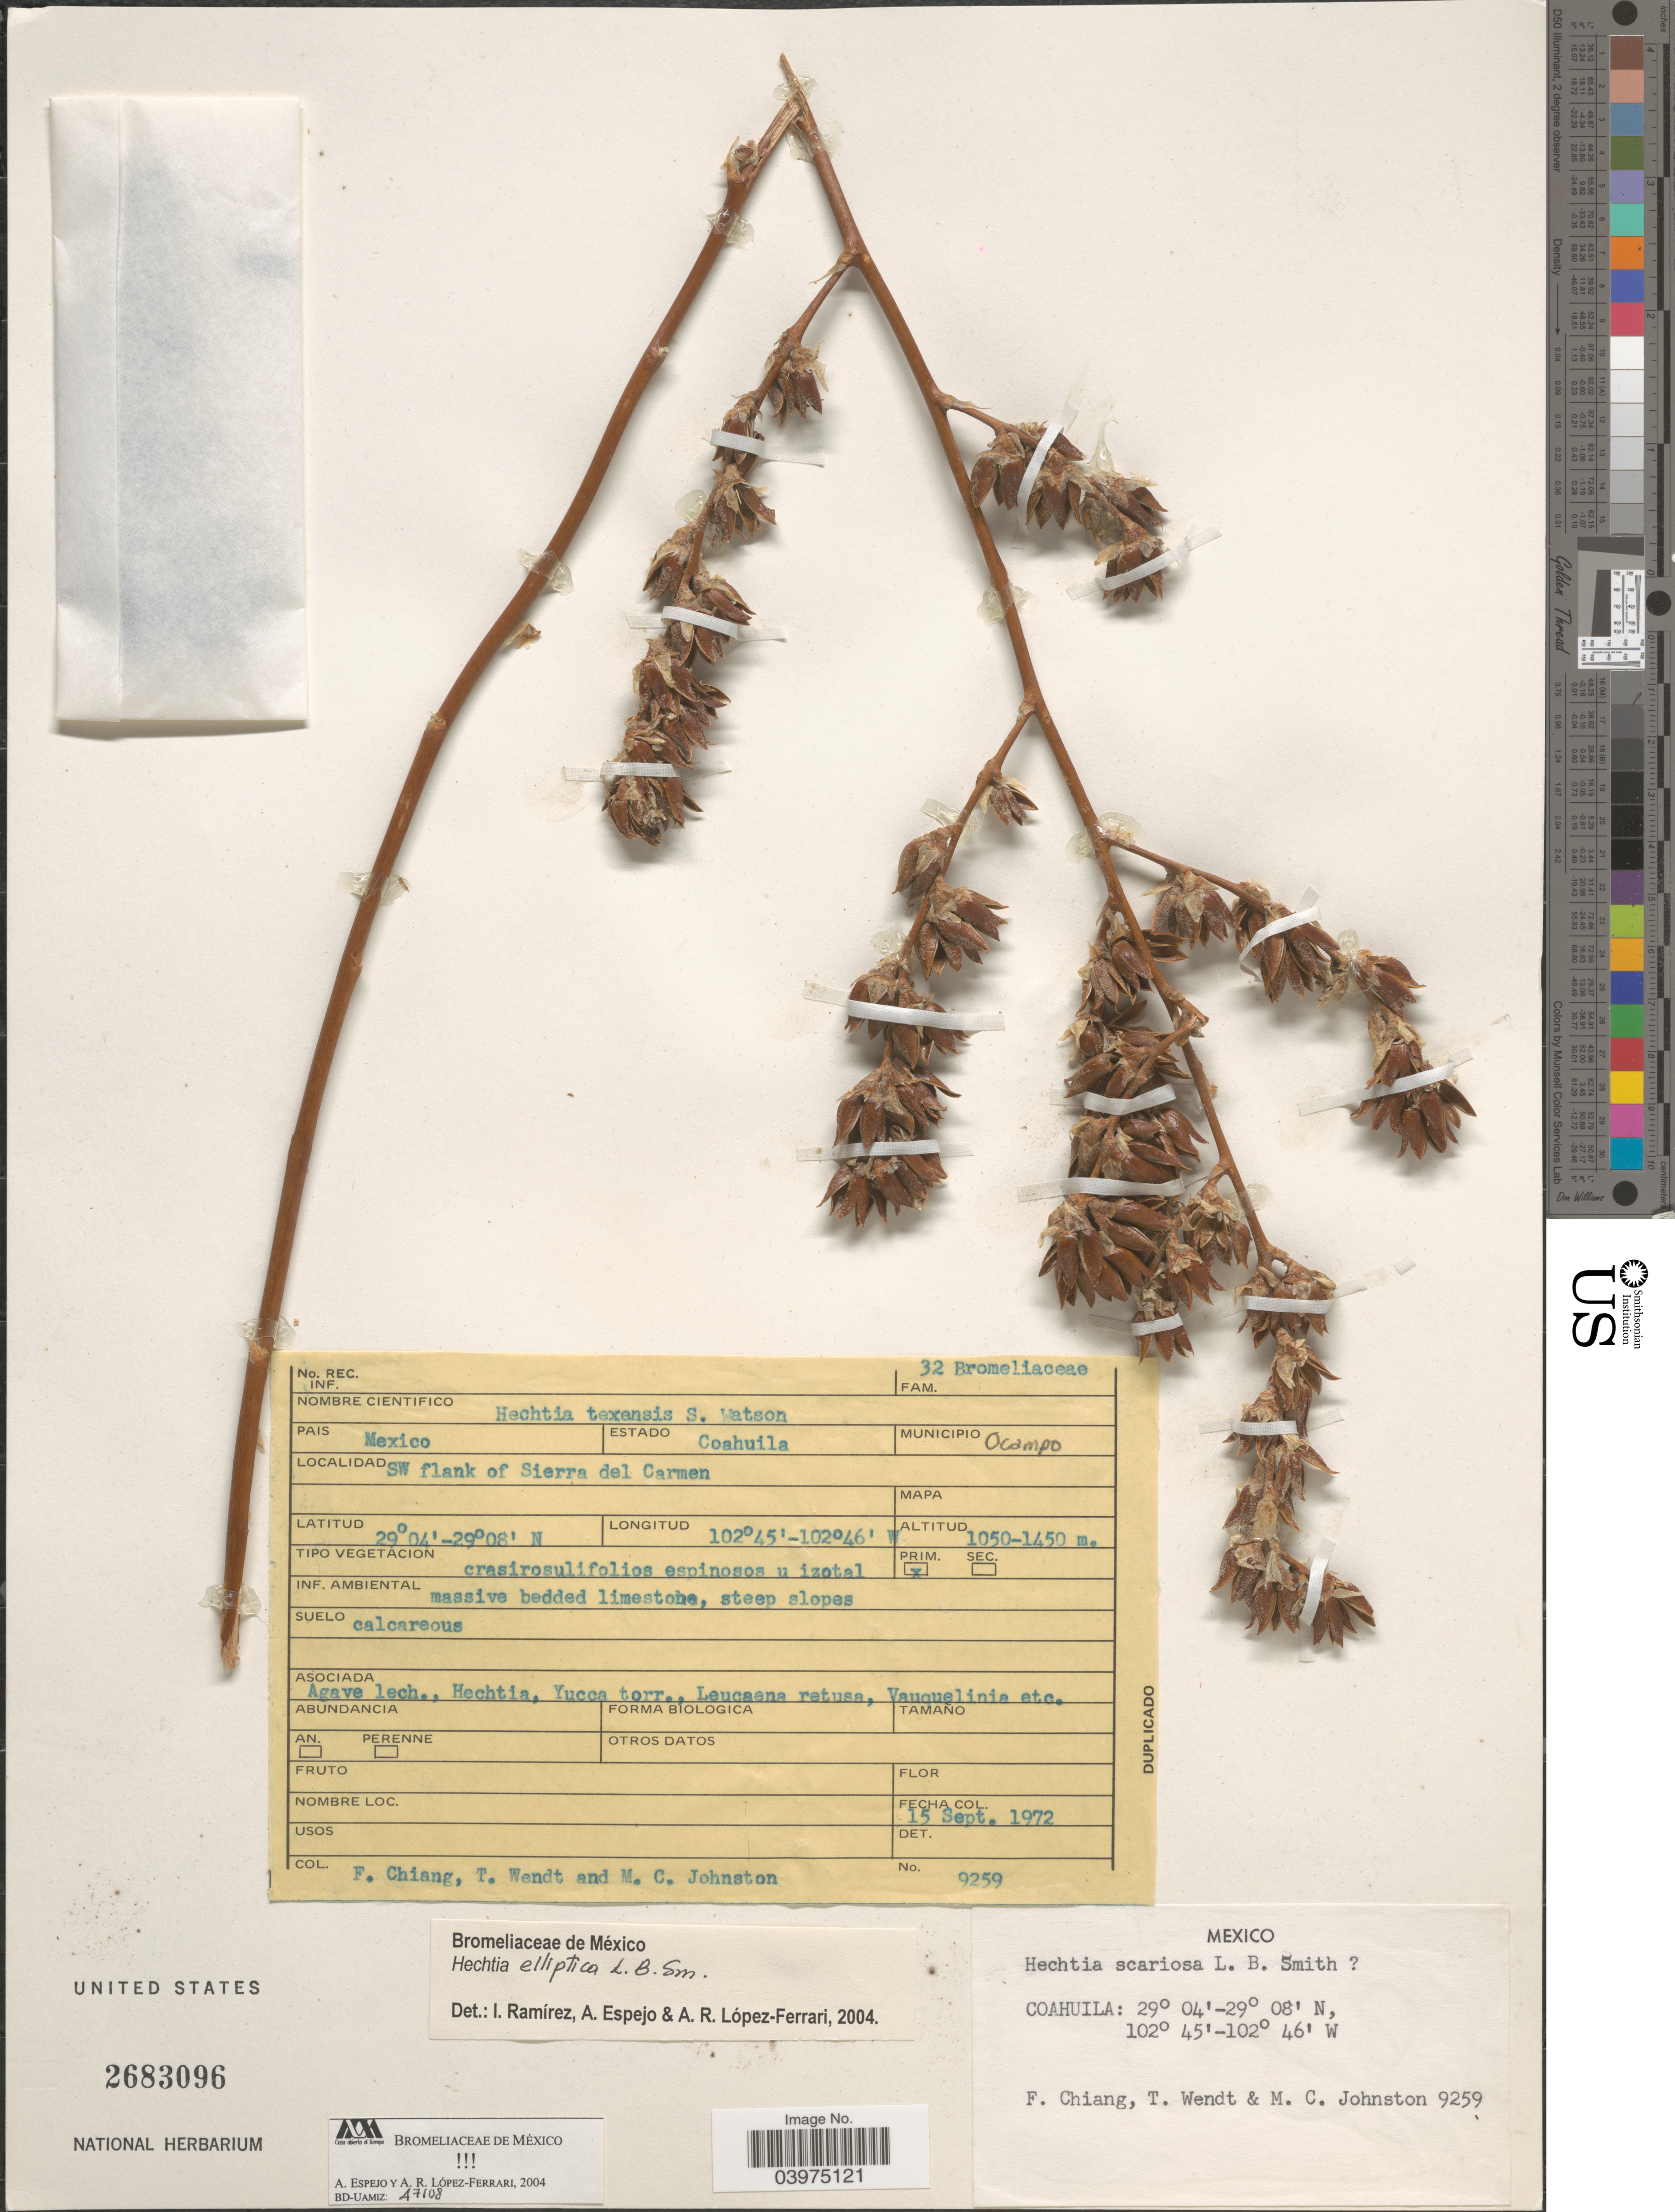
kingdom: Plantae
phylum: Tracheophyta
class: Liliopsida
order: Poales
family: Bromeliaceae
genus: Hechtia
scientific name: Hechtia elliptica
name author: L.B. Sm.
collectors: F. Chiang, T. L. Wendt & M. Johnston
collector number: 9259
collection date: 1972-09-15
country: Mexico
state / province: Coahuila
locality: Municipio Ocampo. SW flank of Sierra del Carmen.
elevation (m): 1050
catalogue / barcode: US 2683096